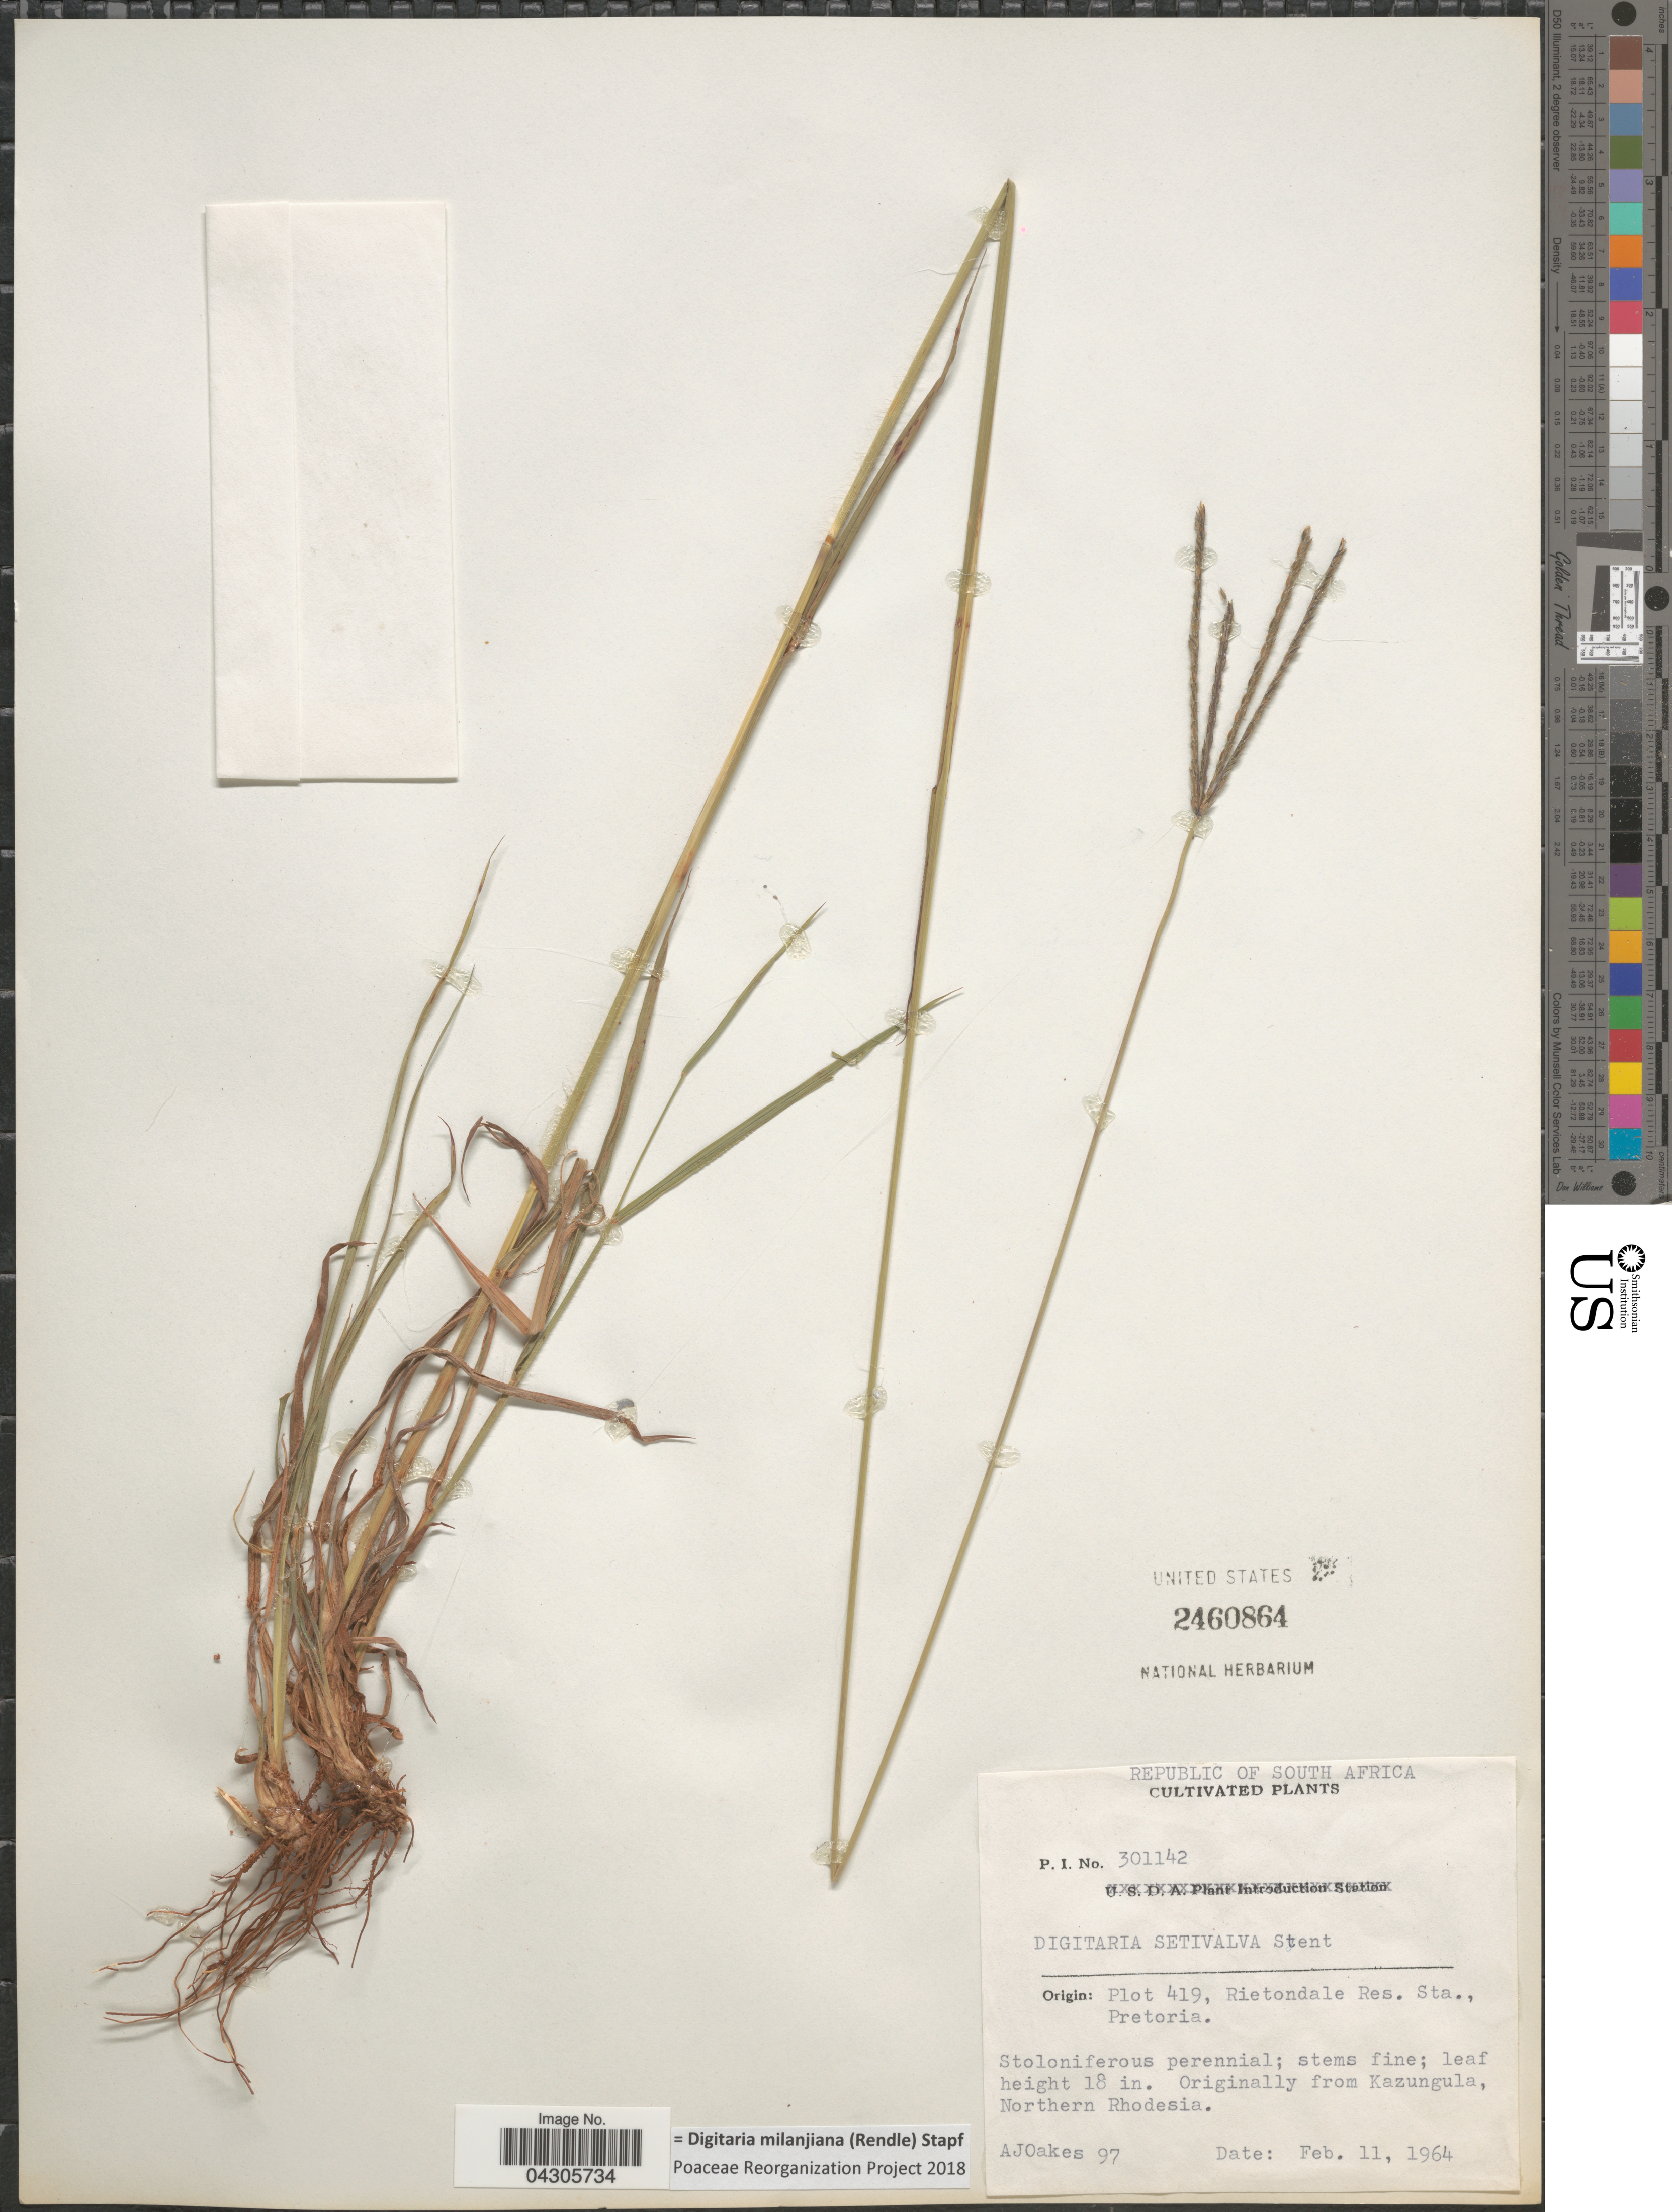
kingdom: Plantae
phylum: Tracheophyta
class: Liliopsida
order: Poales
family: Poaceae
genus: Digitaria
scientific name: Digitaria milanjiana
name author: (Rendle) Stapf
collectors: A. Oakes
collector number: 97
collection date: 1964-02-11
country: South Africa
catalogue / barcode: US 2460864